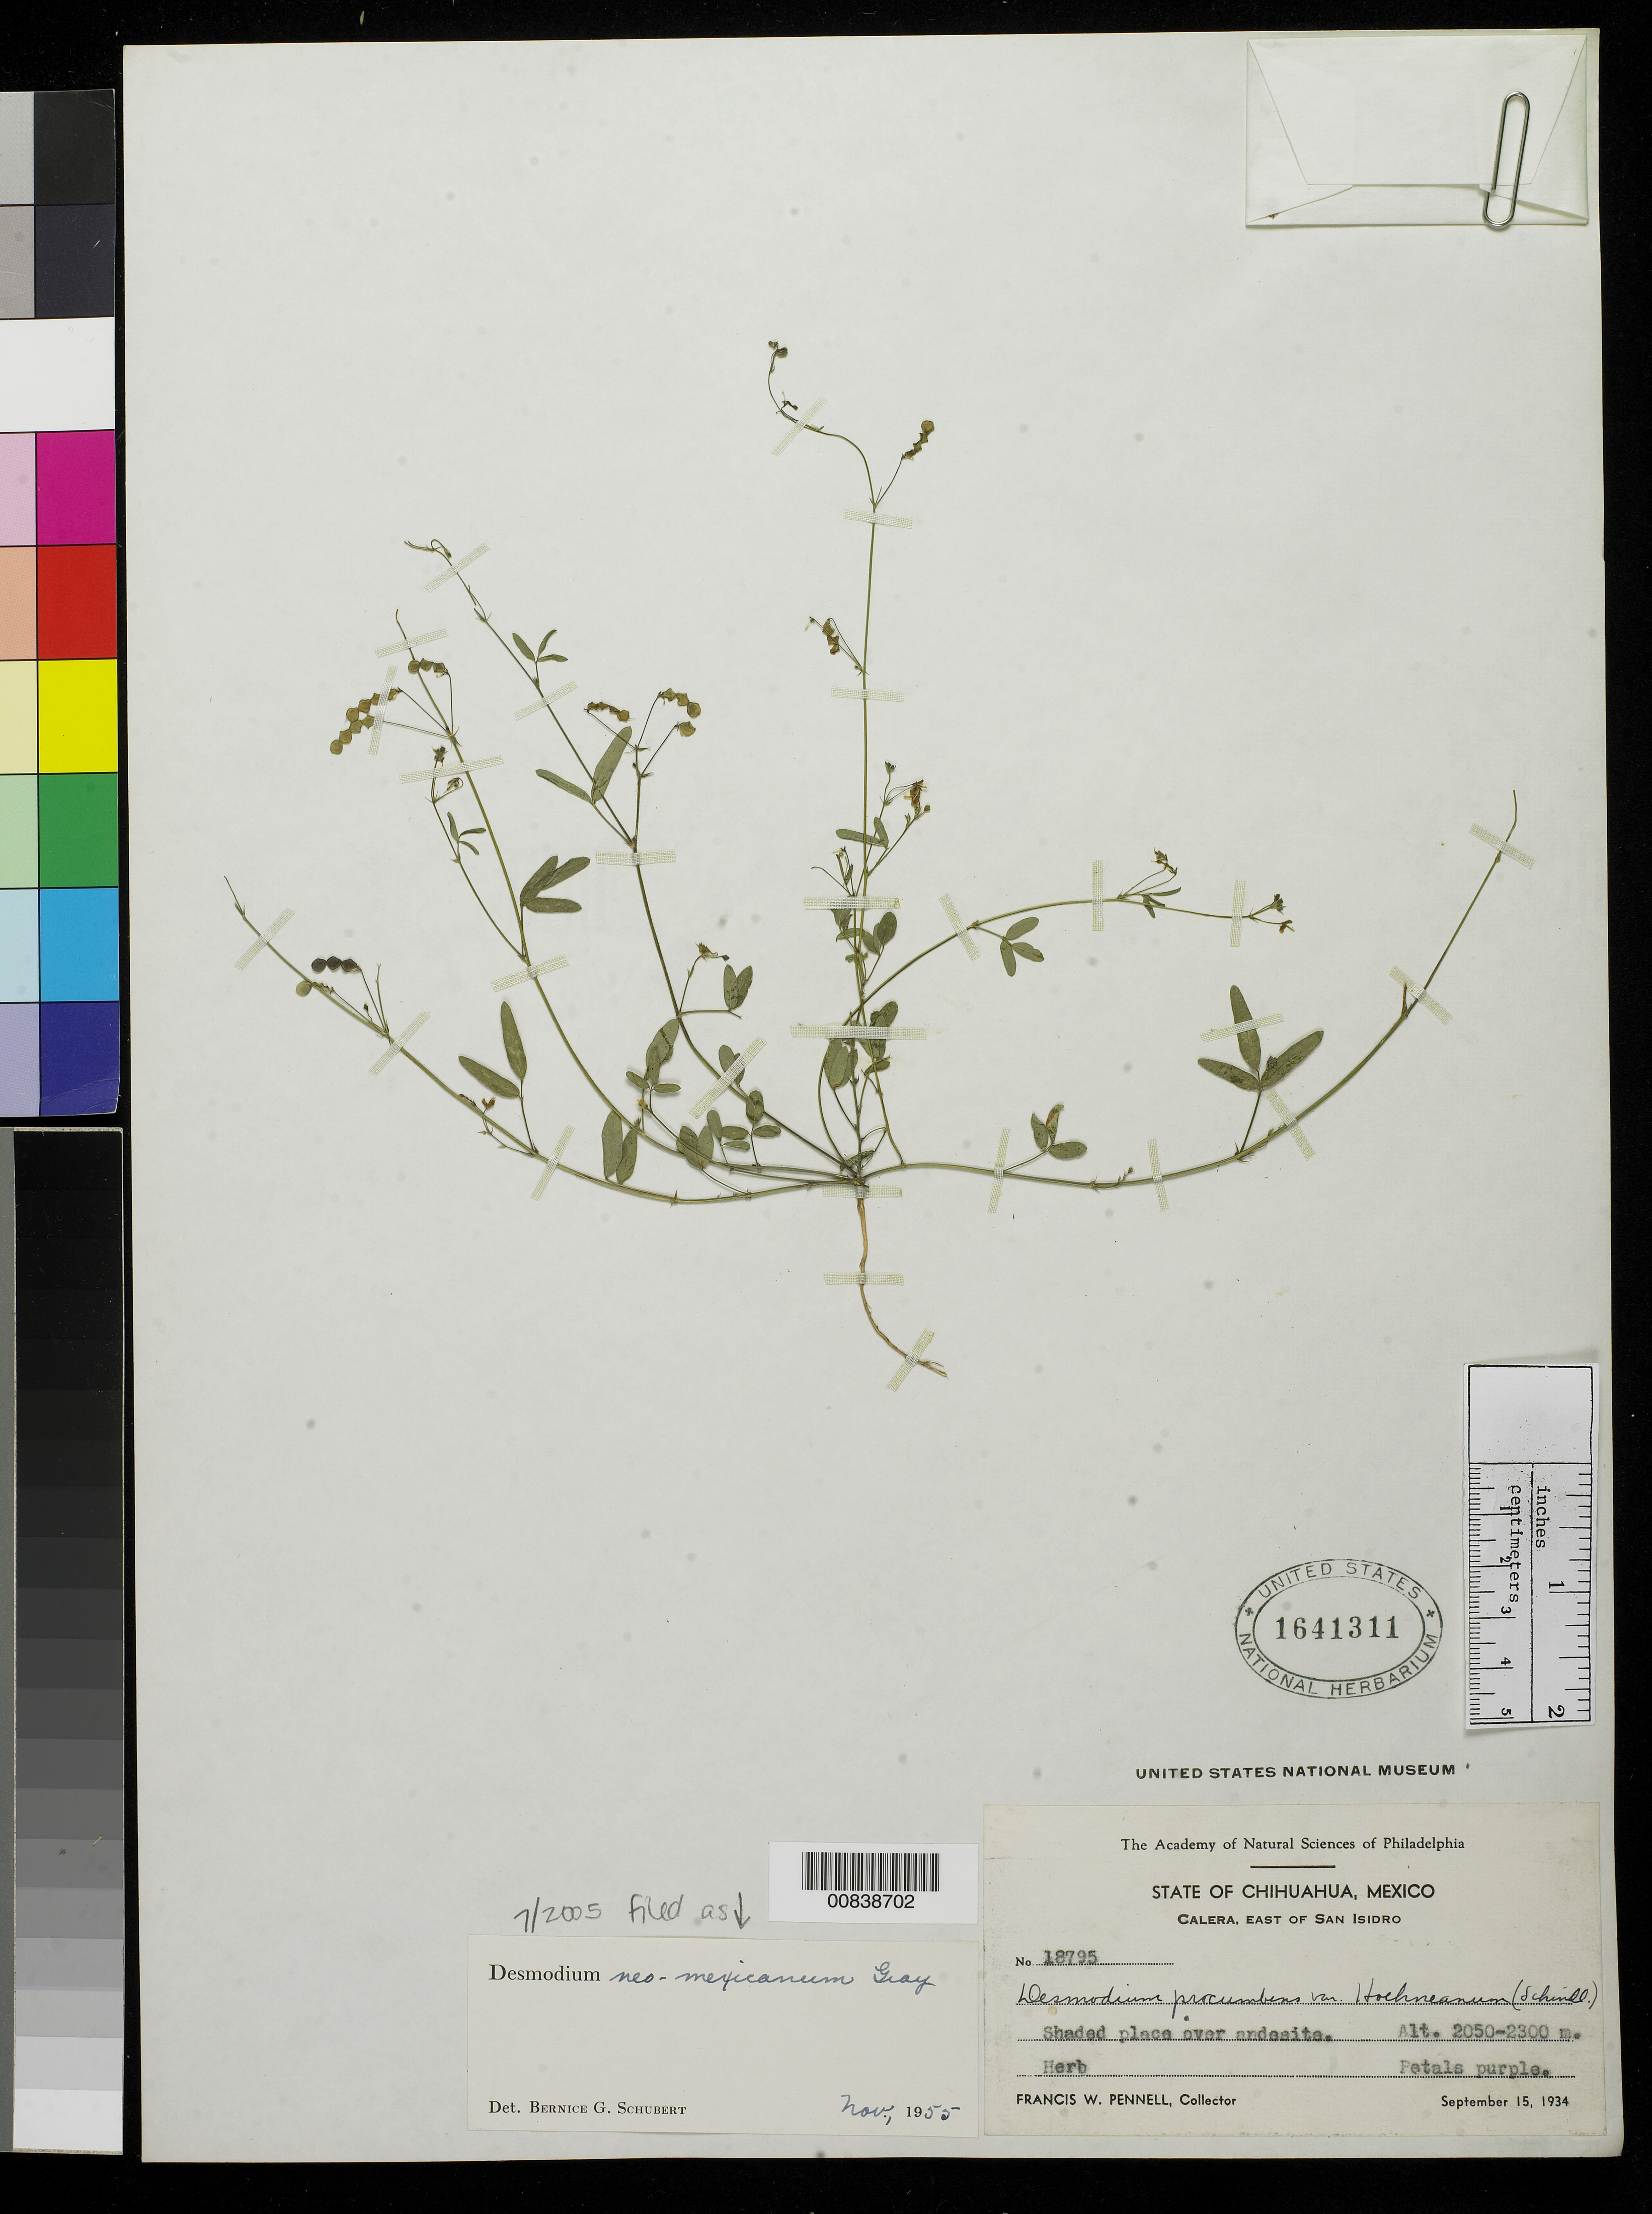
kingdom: Plantae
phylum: Tracheophyta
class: Magnoliopsida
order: Fabales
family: Fabaceae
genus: Desmodium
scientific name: Desmodium procumbens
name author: (Mill.) Hitchc.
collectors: F. W. Pennell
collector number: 18795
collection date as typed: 15 Sep 1934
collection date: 1934-09-15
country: Mexico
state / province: Chihuahua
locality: Calera, east of San Isidro, Chihuahua.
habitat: Shaded place over andesite.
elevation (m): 2300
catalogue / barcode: US 1641311